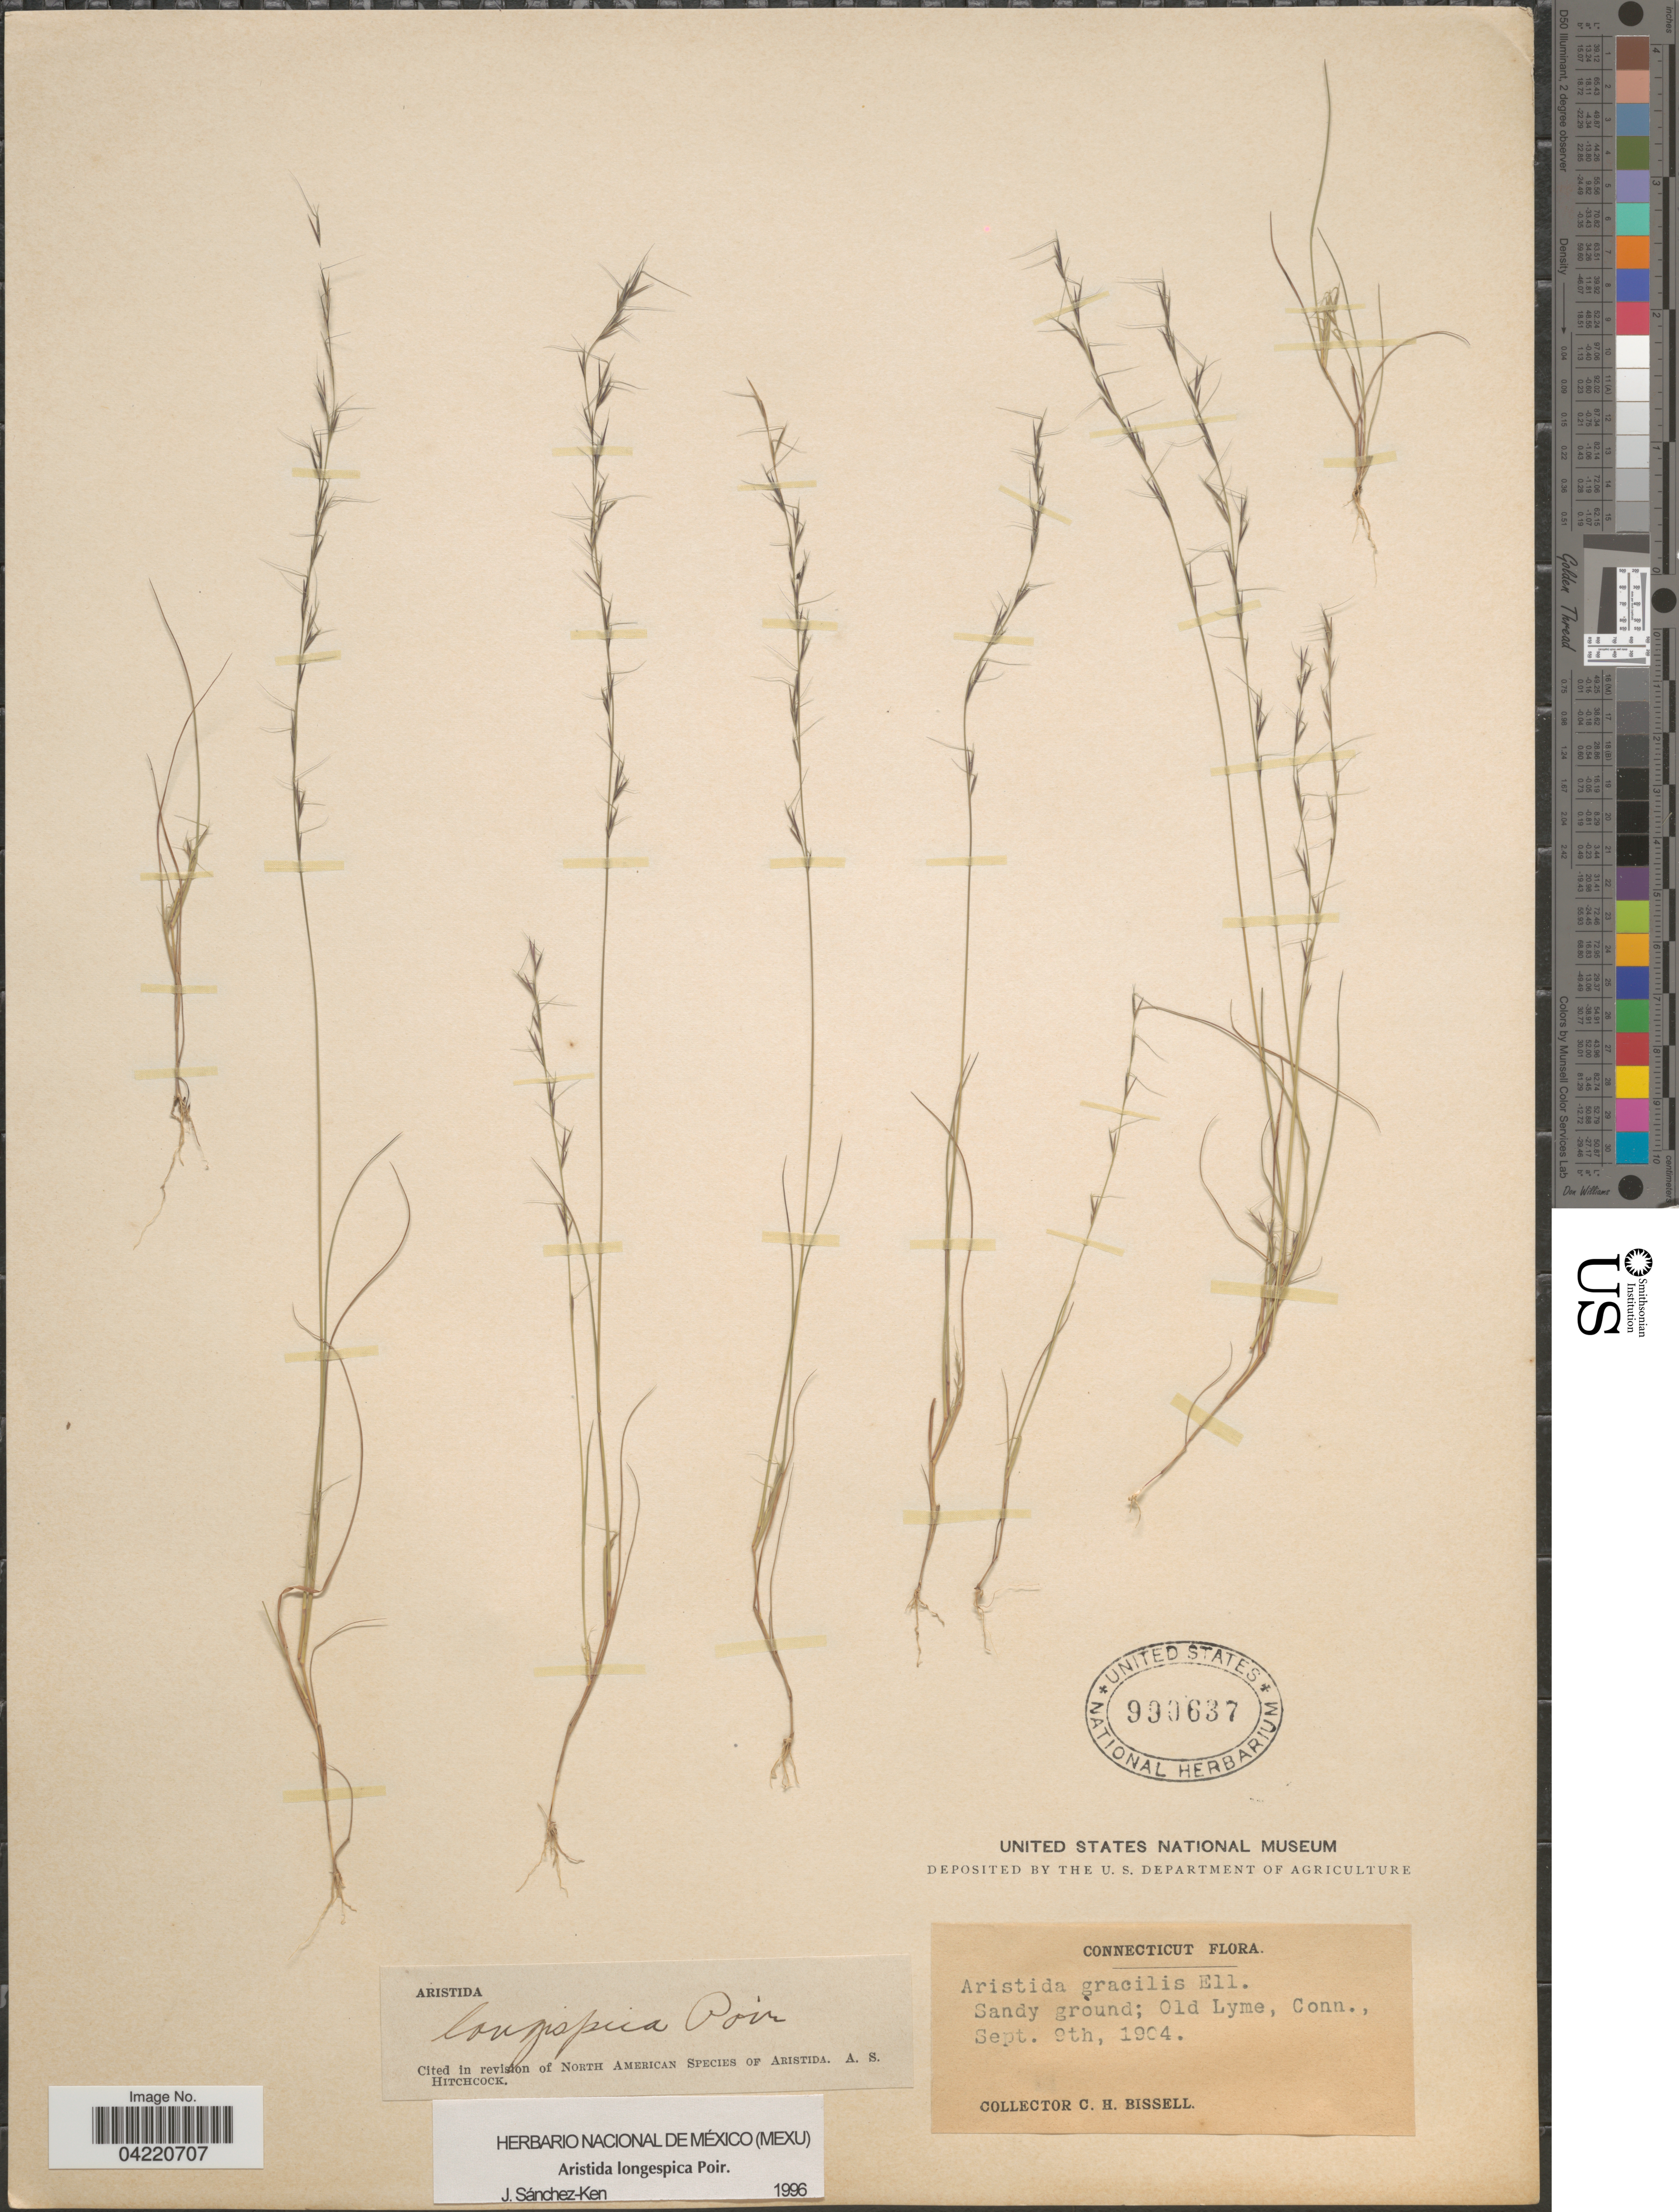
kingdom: Plantae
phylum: Tracheophyta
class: Liliopsida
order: Poales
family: Poaceae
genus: Aristida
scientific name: Aristida longespica var. longespica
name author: Poir.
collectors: C. Bissell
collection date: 1904-09-09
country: United States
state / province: Connecticut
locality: Sandy ground; Old Lyme.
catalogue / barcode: US 990637